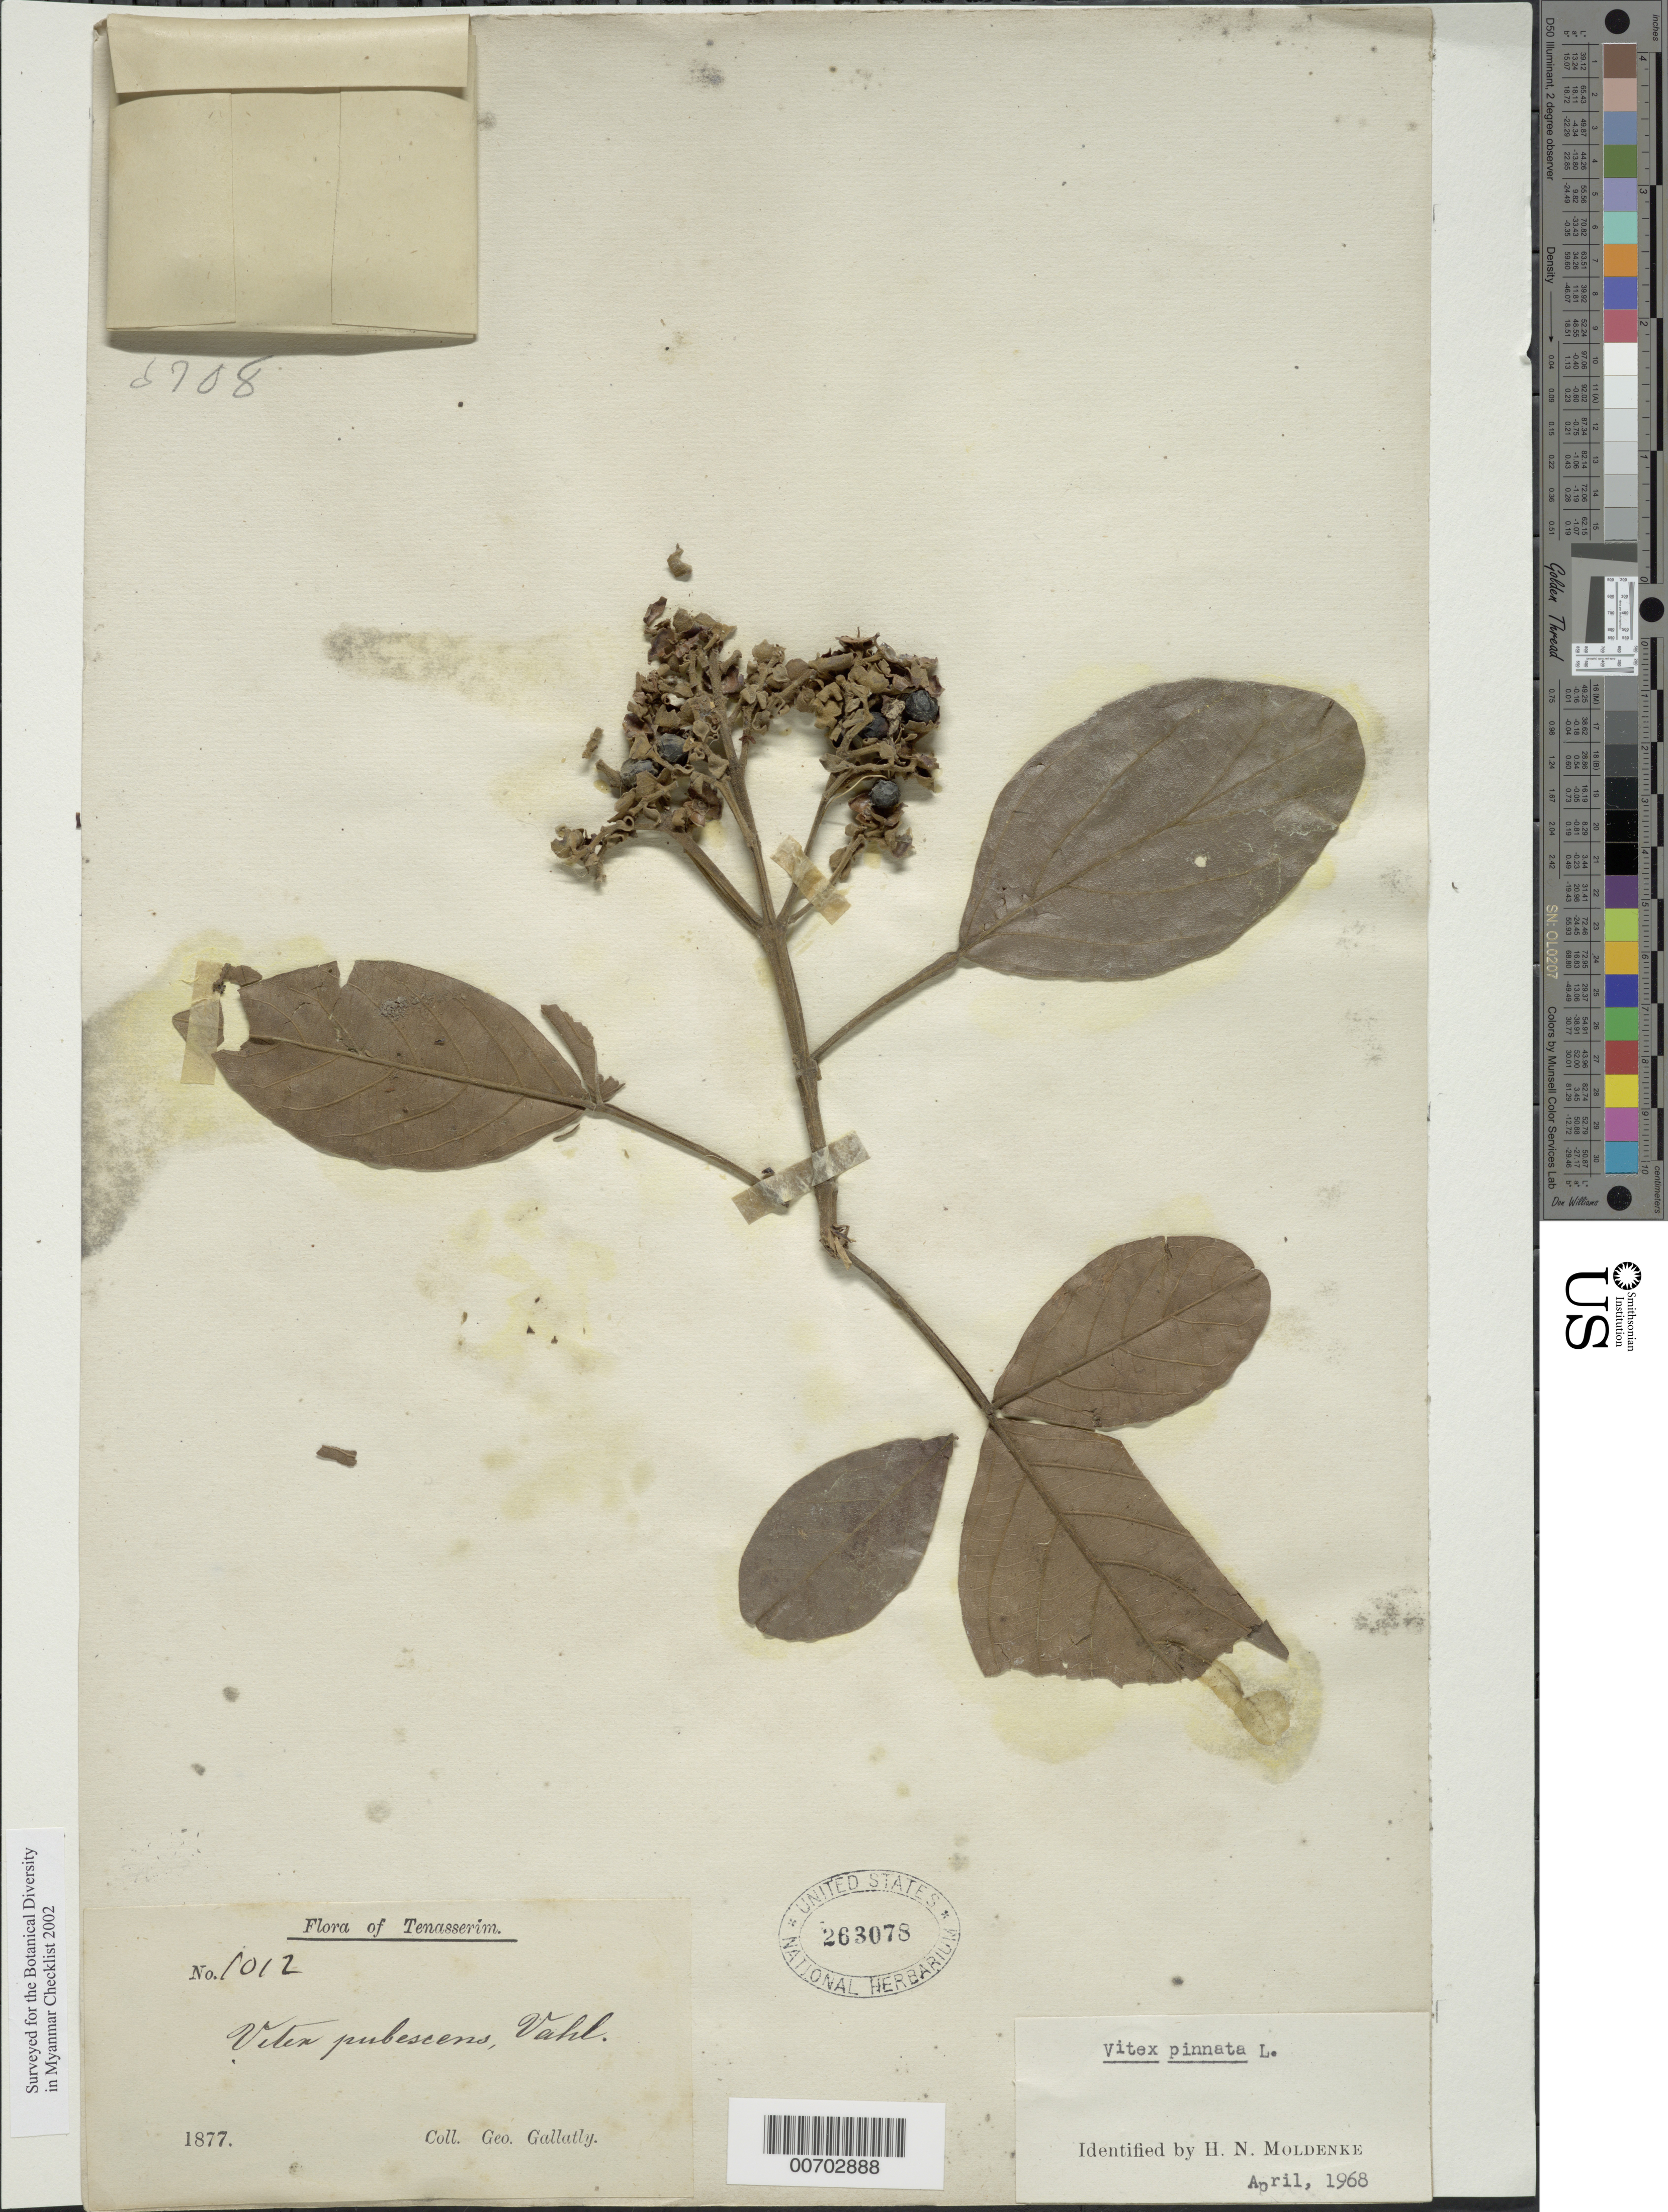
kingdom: Plantae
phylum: Tracheophyta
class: Magnoliopsida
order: Lamiales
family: Lamiaceae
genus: Vitex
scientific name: Vitex pinnata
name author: L.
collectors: G. Gallatly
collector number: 1012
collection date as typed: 1877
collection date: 1877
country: Myanmar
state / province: Tenasserim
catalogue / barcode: US 263078